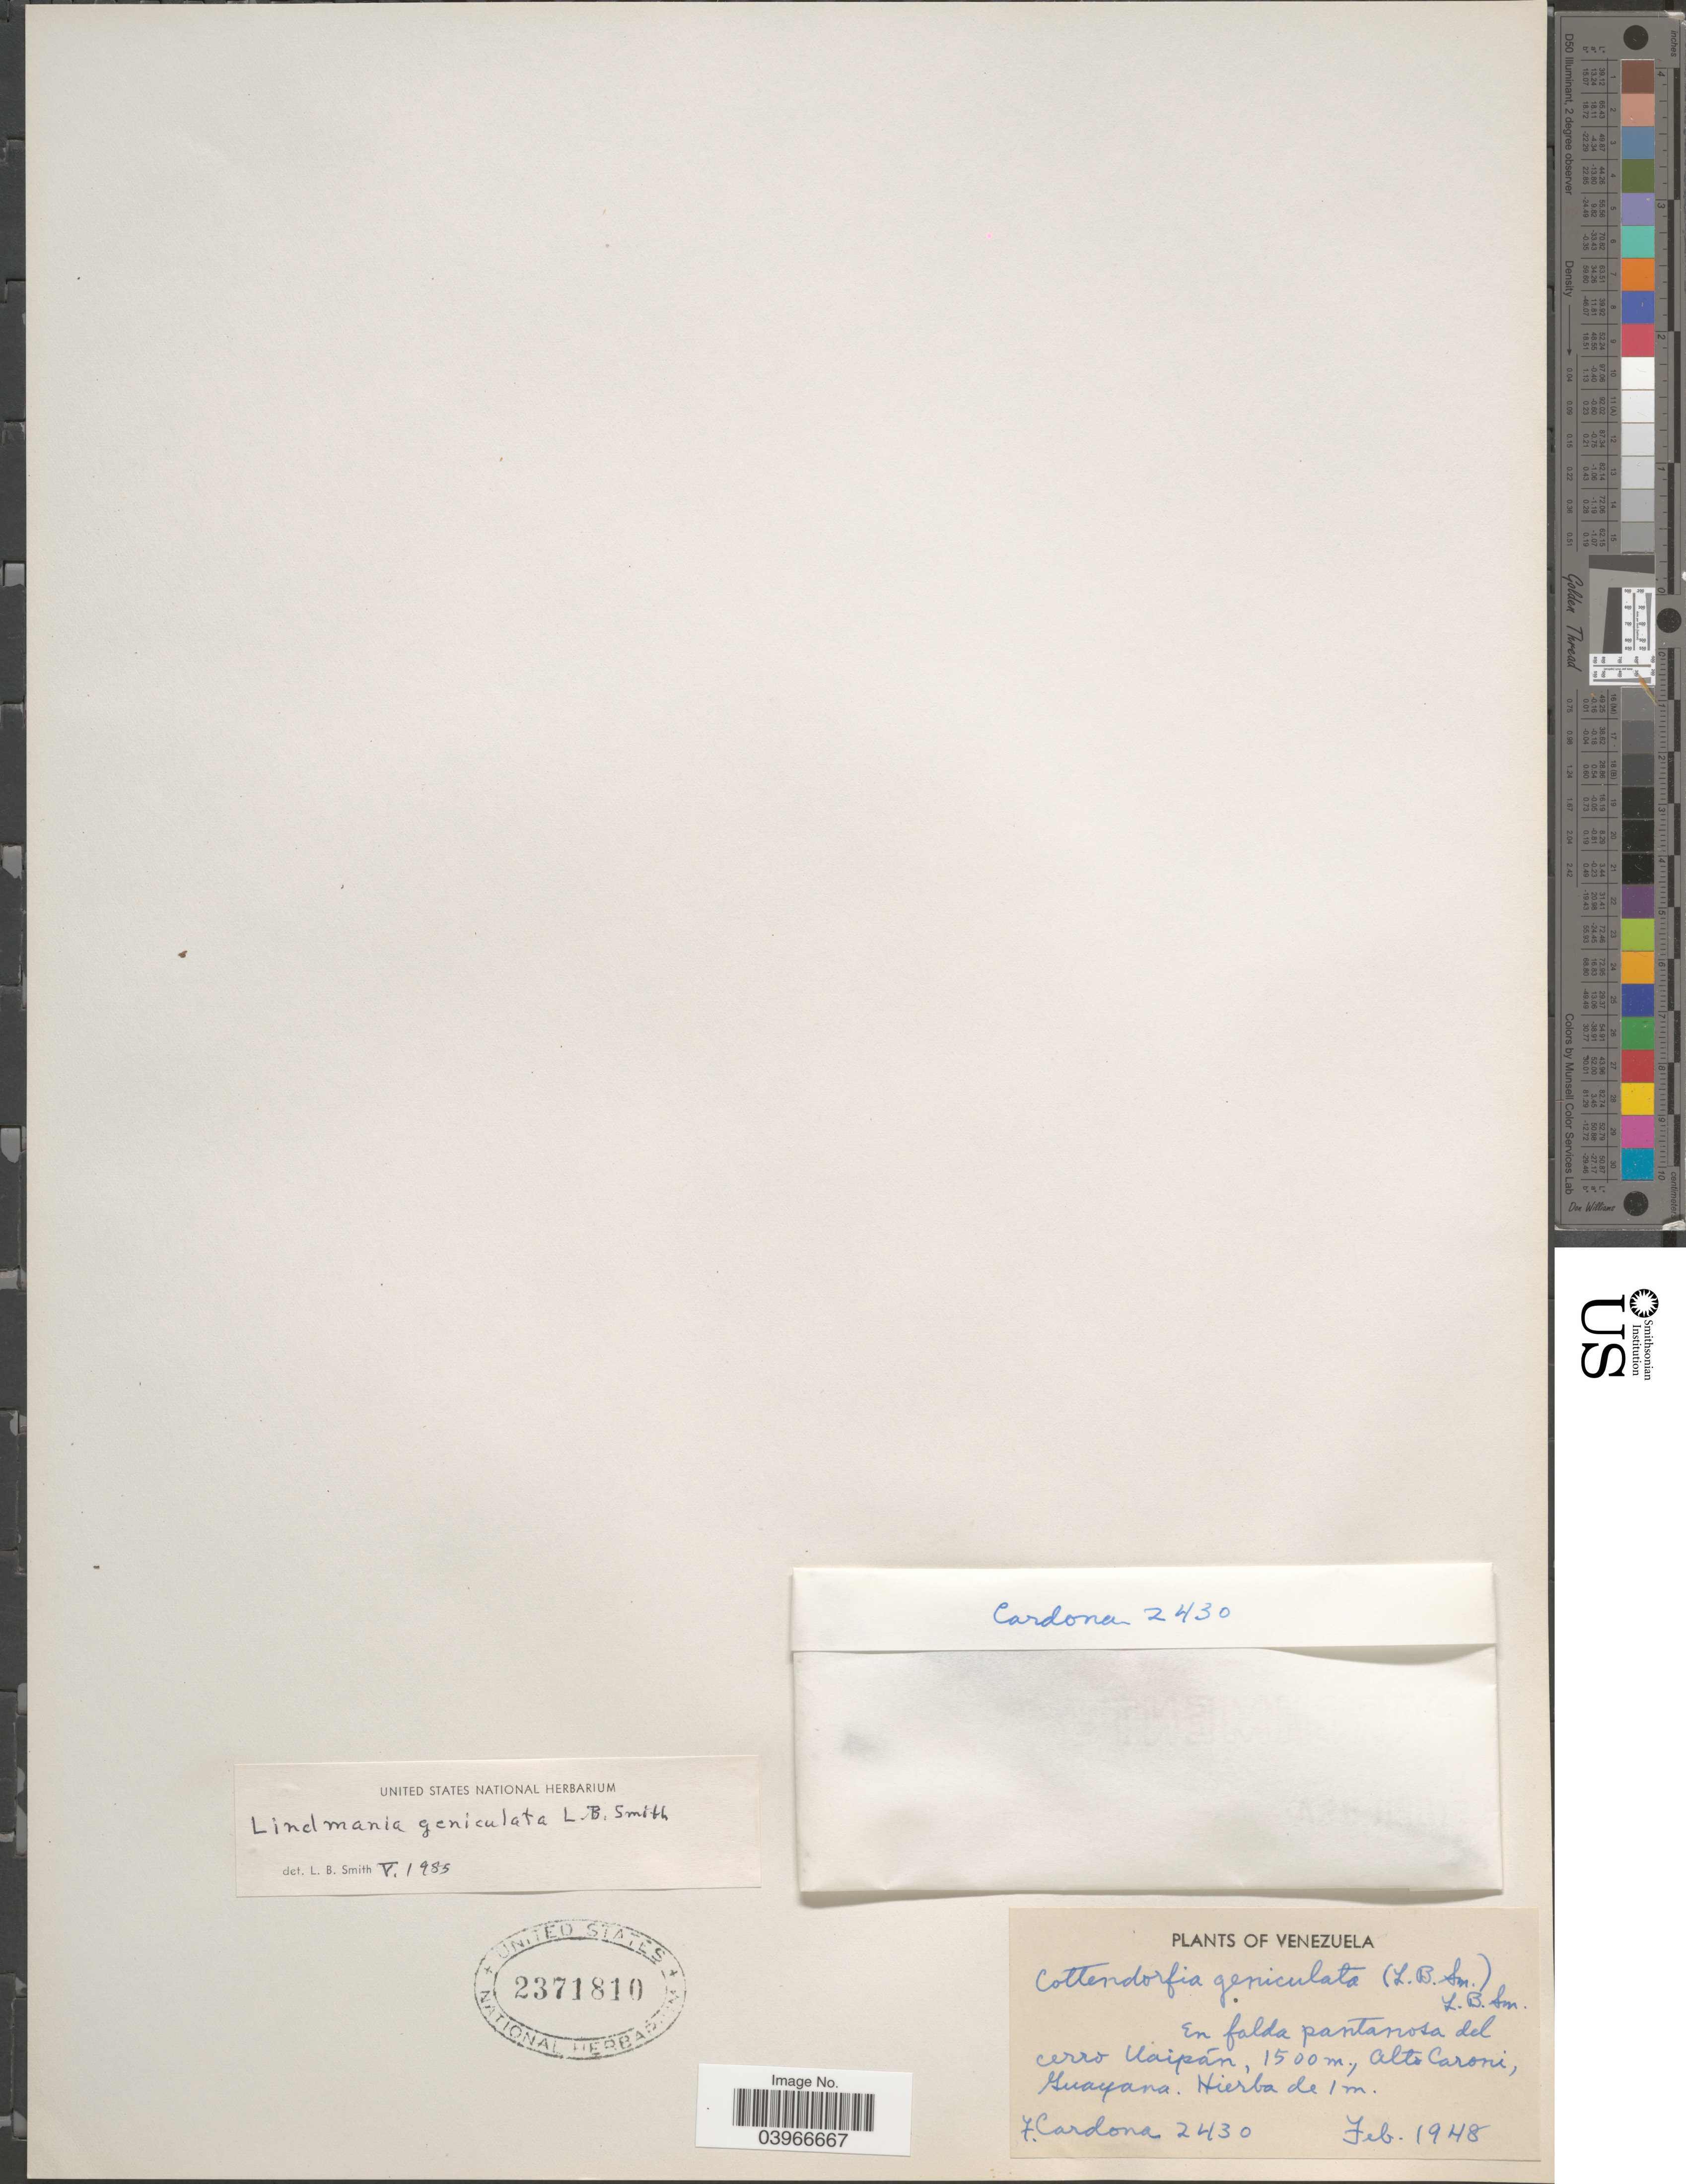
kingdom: Plantae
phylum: Tracheophyta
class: Liliopsida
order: Poales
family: Bromeliaceae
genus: Lindmania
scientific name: Lindmania geniculata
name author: L.B. Sm.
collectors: F. Cardona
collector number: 2430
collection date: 1948-02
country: Venezuela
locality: En falda pantanosa del cerro Uaipán, Alto Caroni, Guayana.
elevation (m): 1500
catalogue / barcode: US 2371810